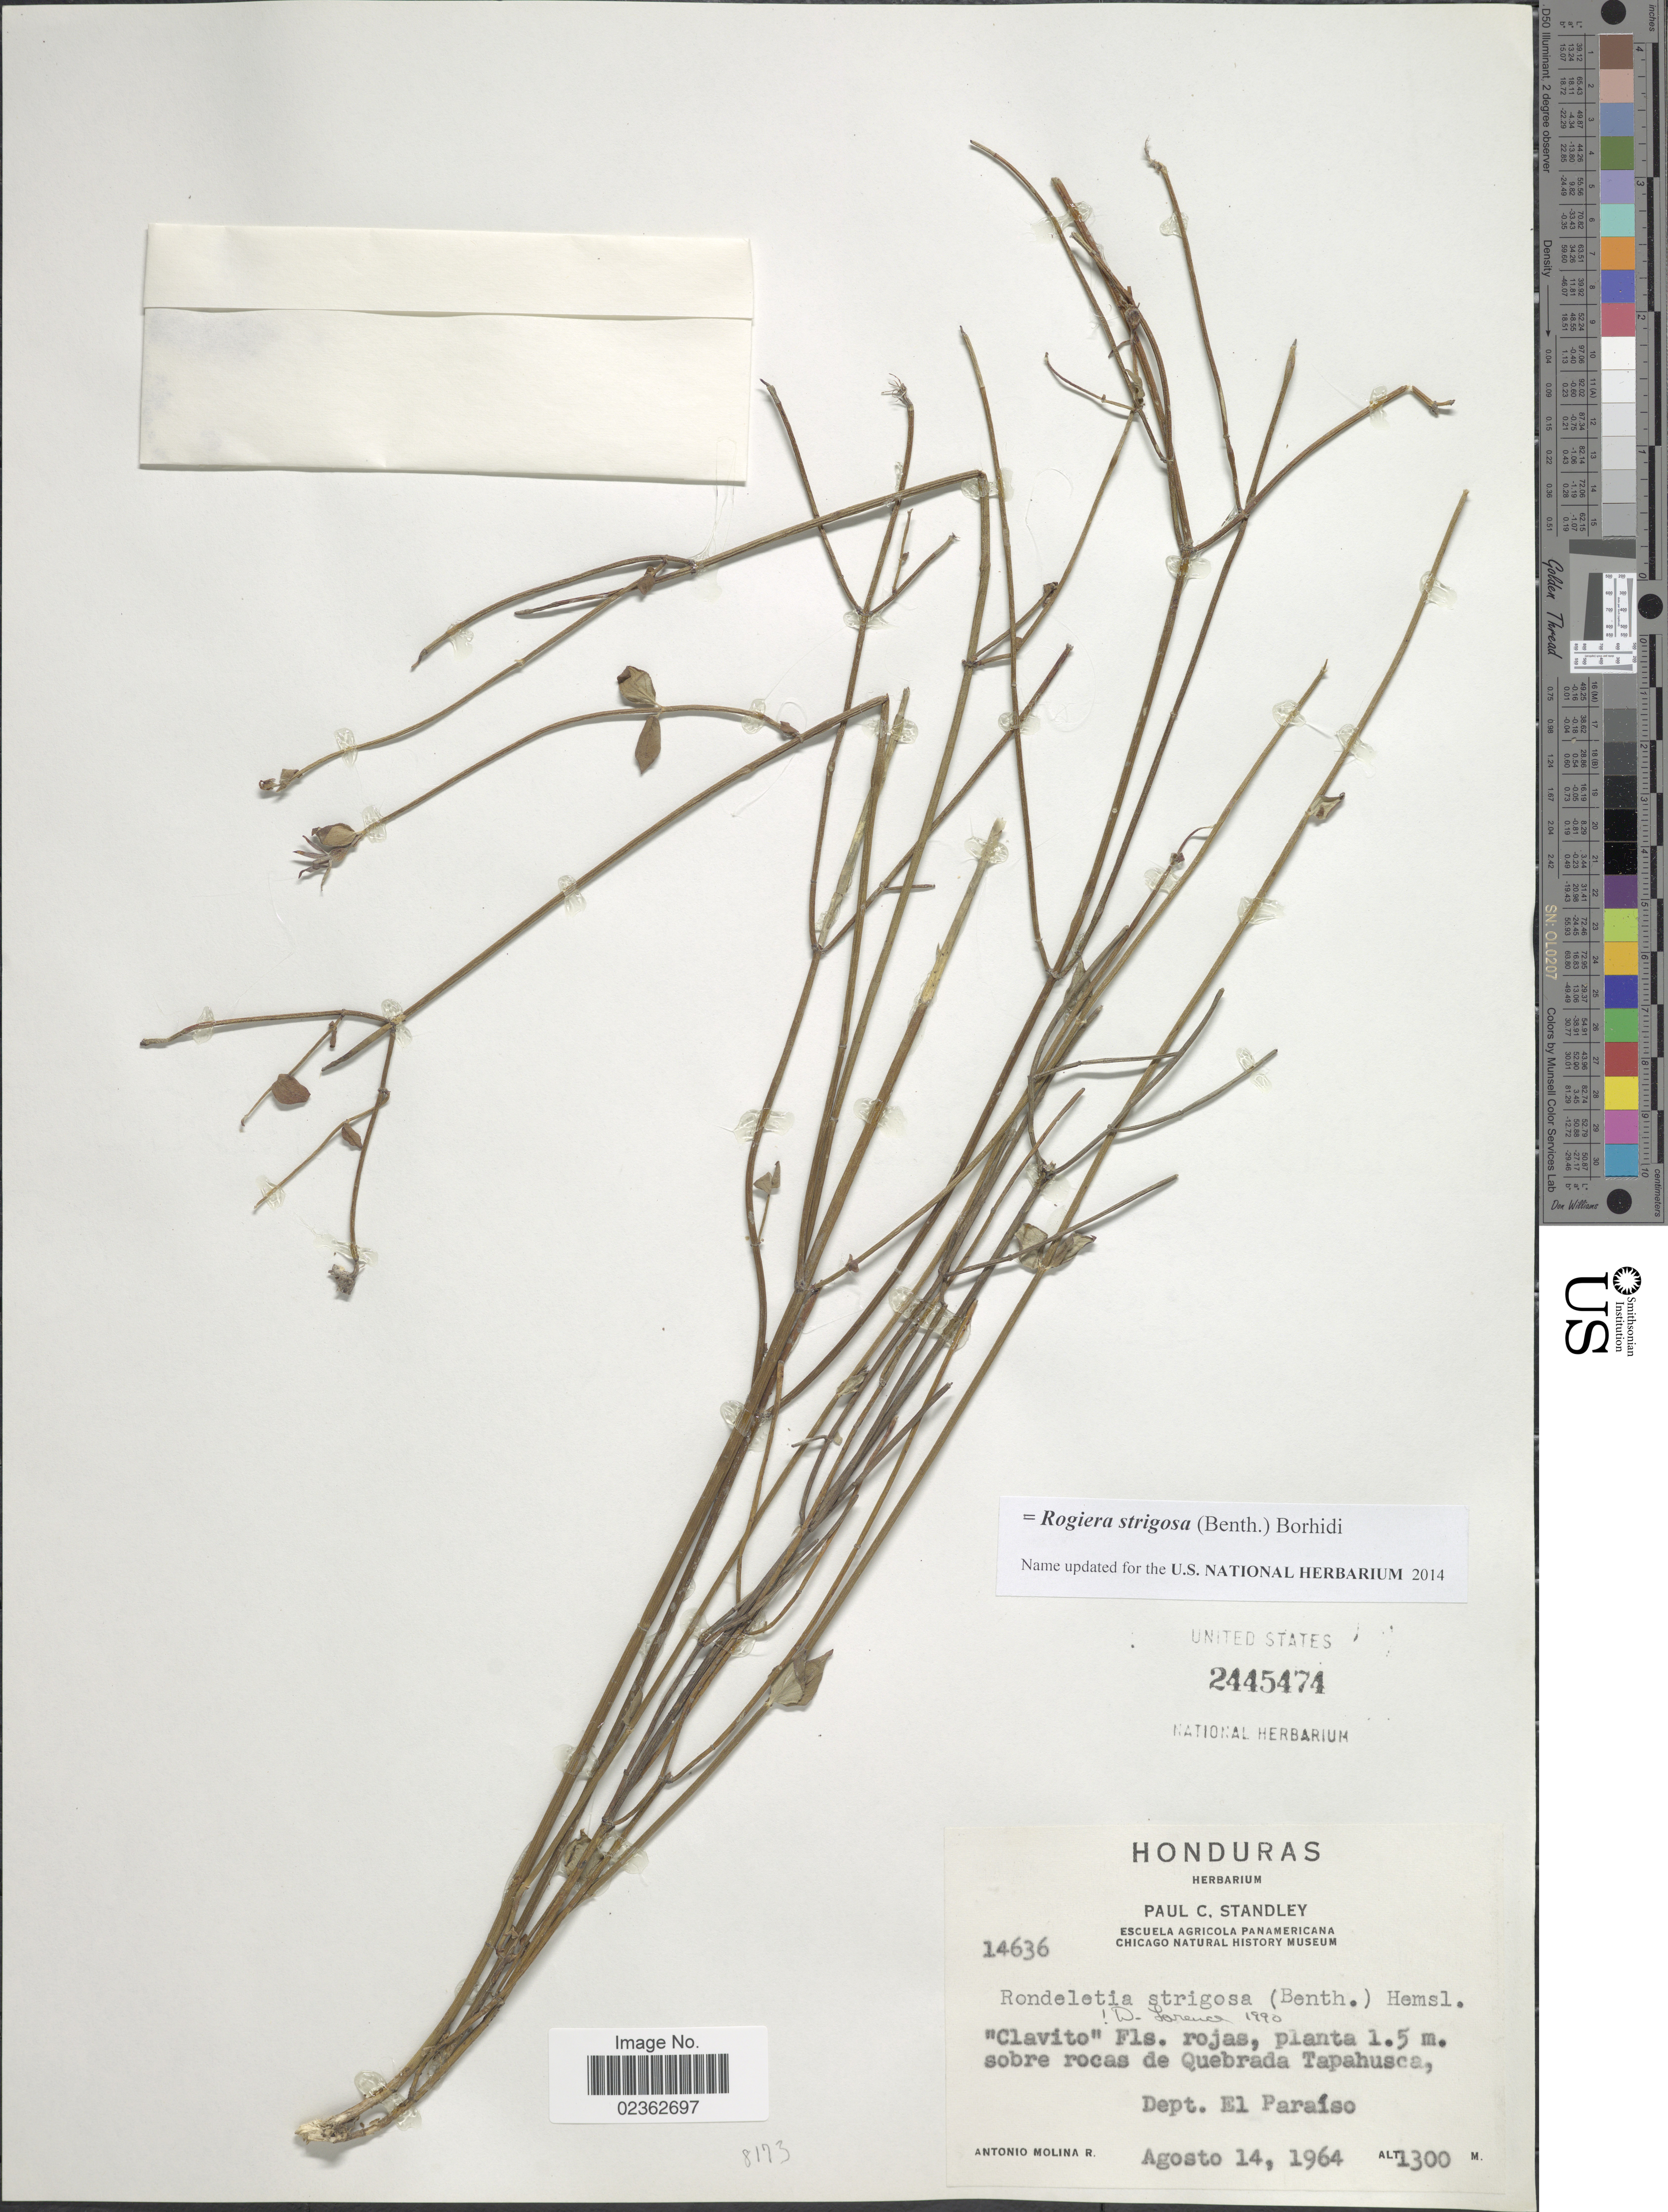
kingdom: Plantae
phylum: Tracheophyta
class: Magnoliopsida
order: Gentianales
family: Rubiaceae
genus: Rogiera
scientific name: Rogiera strigosa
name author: (Benth.) Borhidi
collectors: A. Molina R.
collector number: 14636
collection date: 1964-08-14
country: Honduras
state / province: El Paraíso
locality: Sobre rocas de Quebrada Tapahusca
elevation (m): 1300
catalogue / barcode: US 2445474